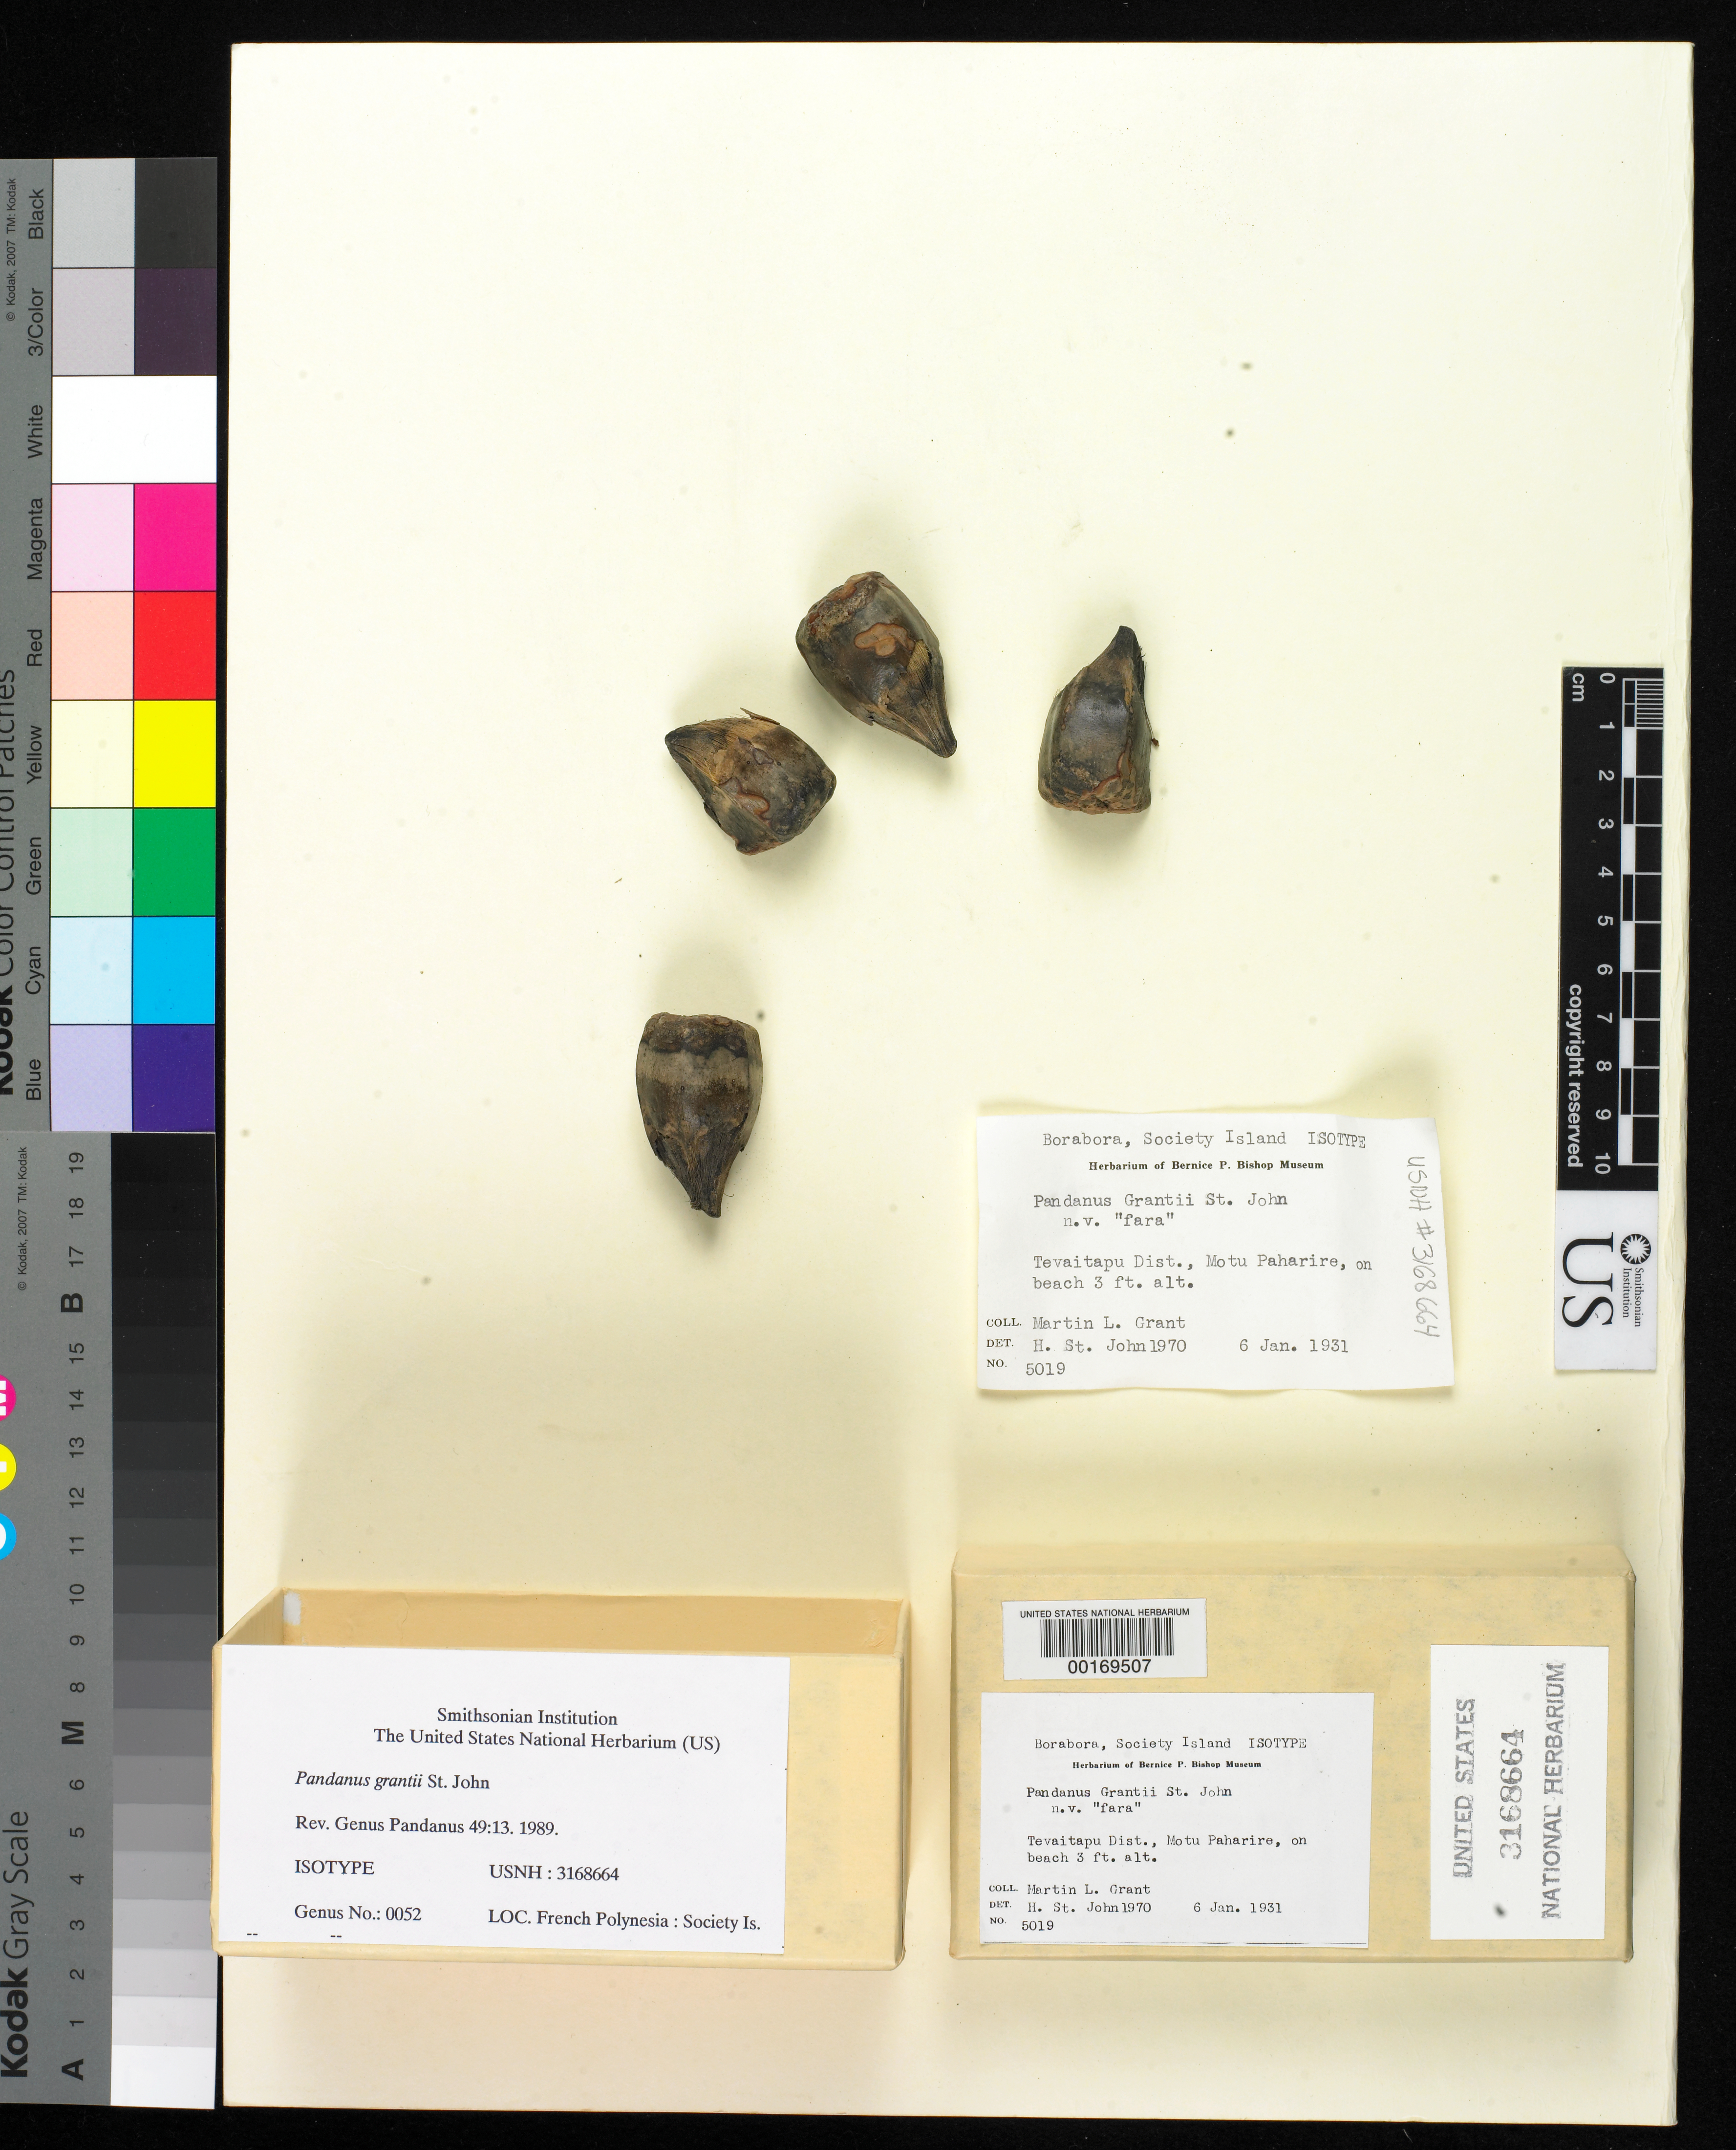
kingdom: Plantae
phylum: Tracheophyta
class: Liliopsida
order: Pandanales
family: Pandanaceae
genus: Pandanus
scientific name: Pandanus grantii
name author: H. St. John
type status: Isotype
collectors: M. L. Grant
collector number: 5019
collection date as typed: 06 Jan 1931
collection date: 1931-01-06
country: French Polynesia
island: Bora Bora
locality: Tevairoa District, Motupaharire, on beach. [Society Is.]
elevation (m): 1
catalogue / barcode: US 3168664